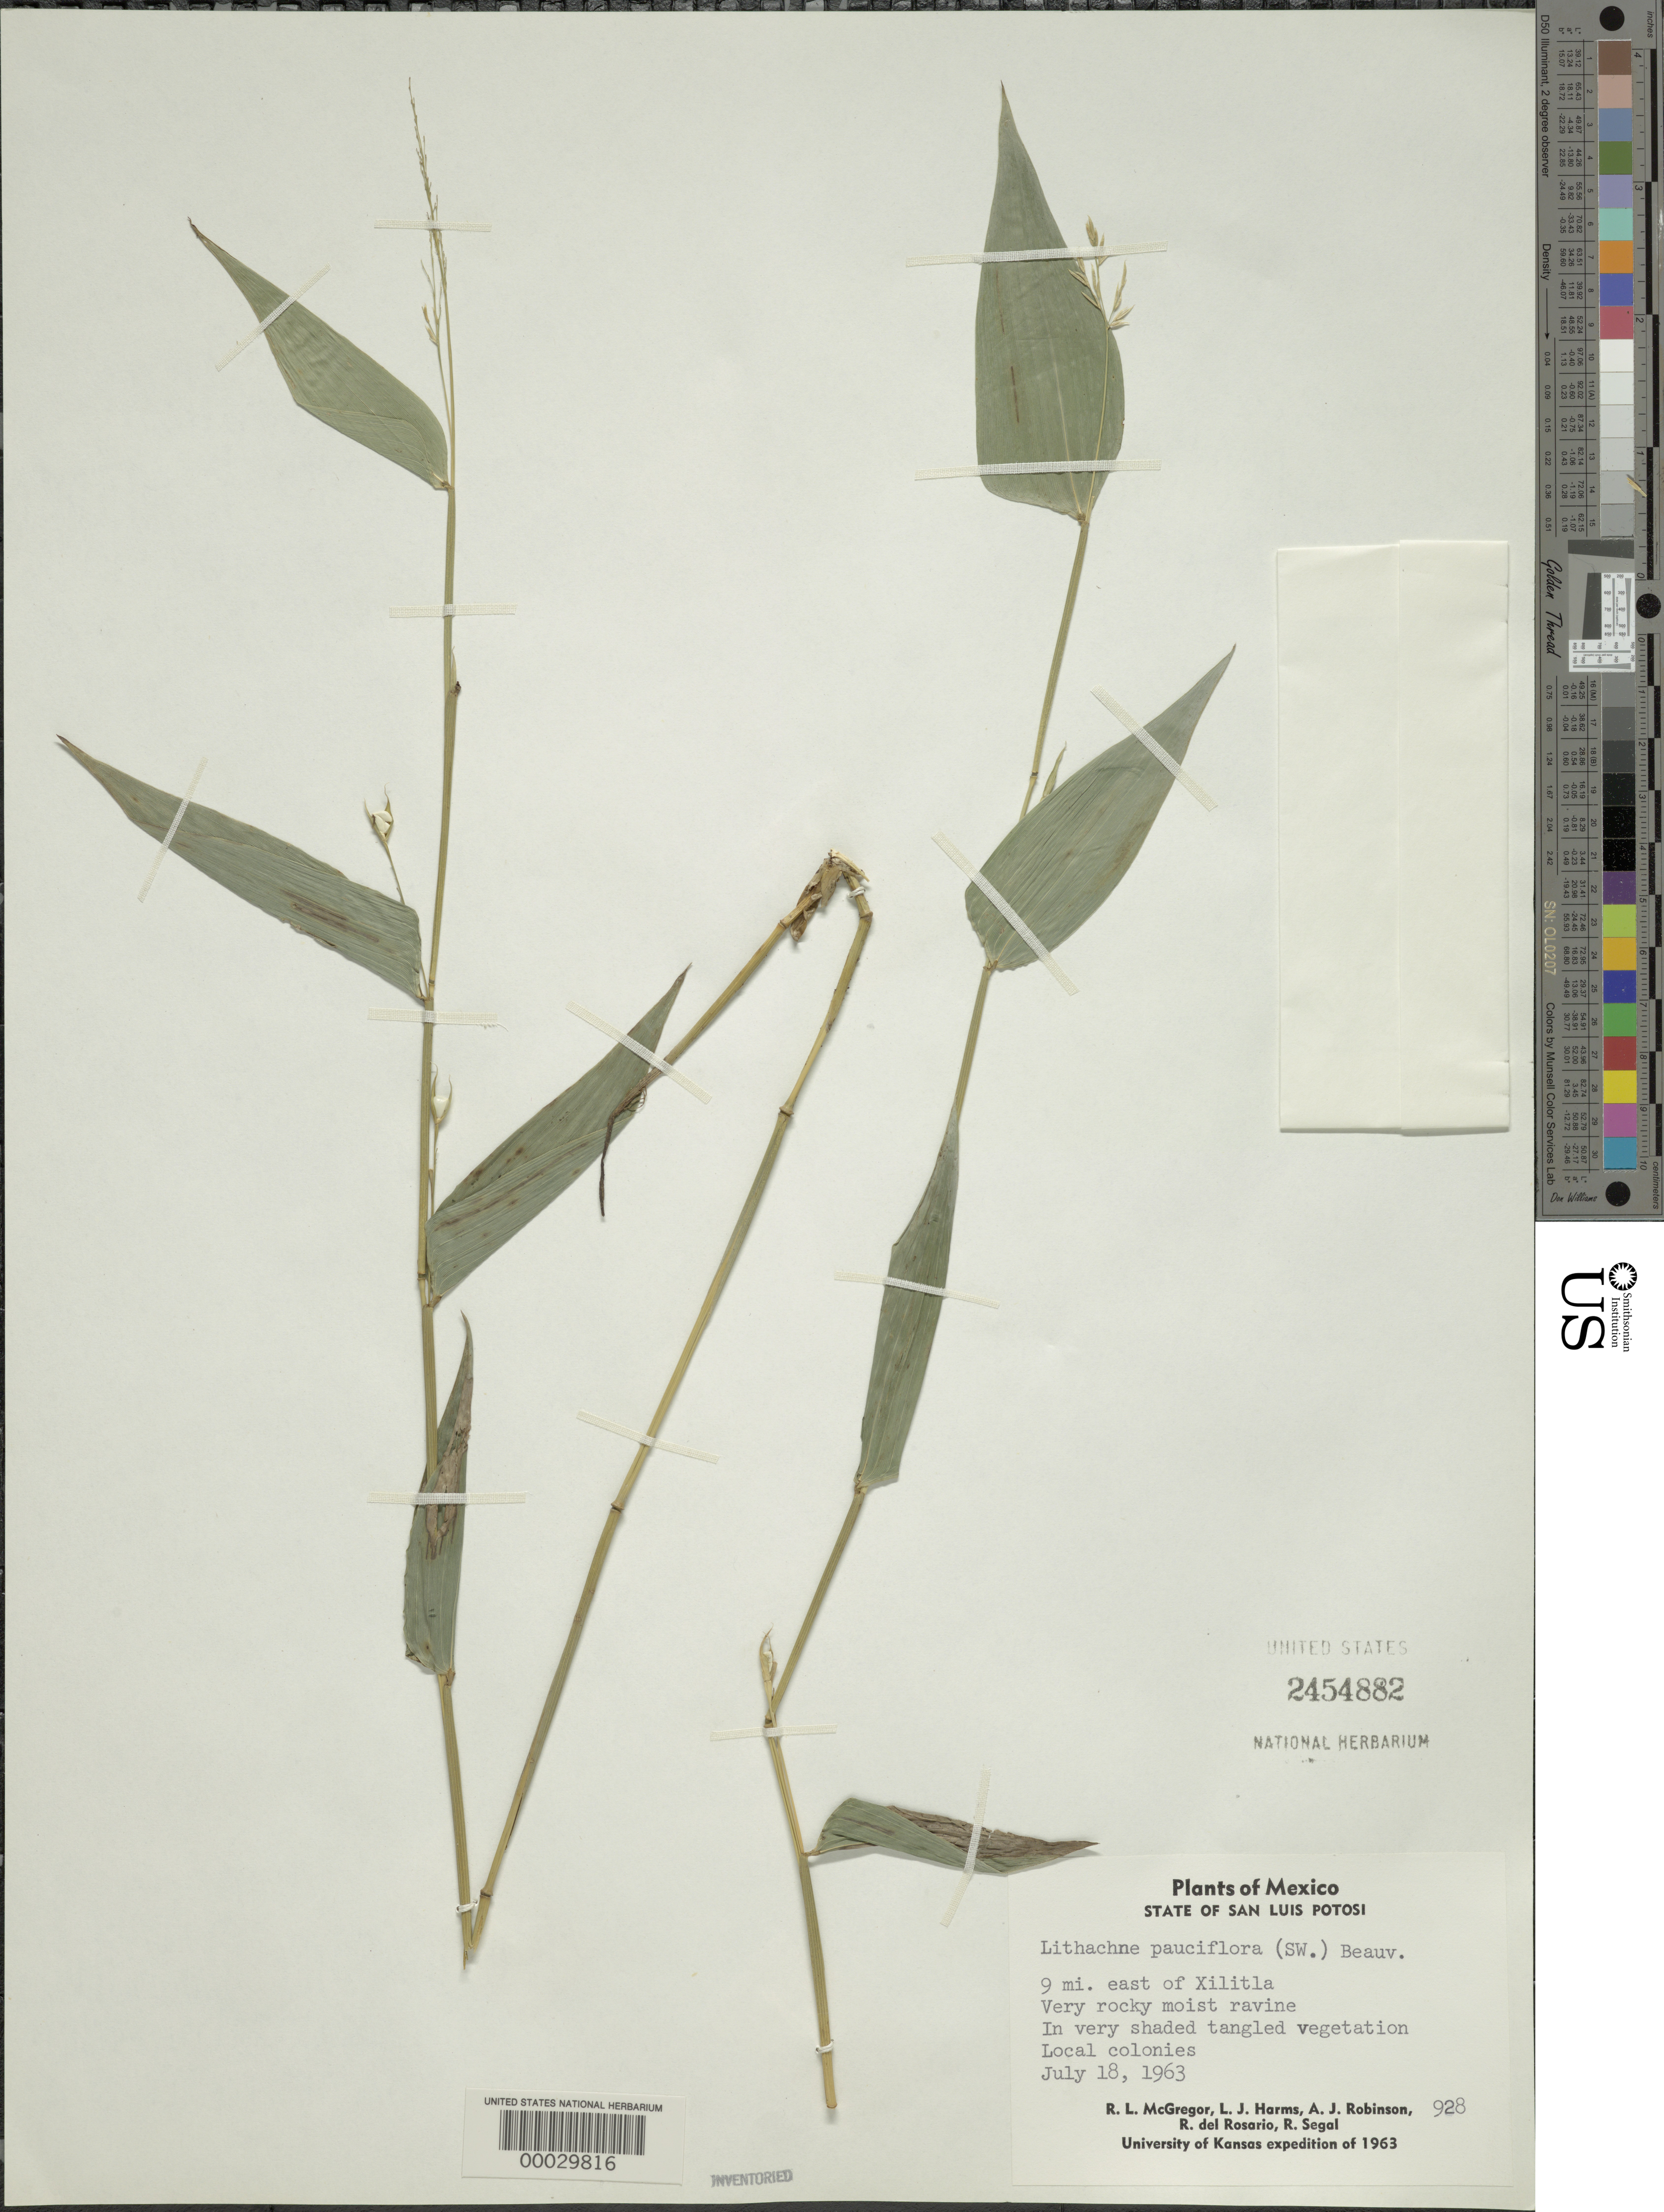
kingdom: Plantae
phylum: Tracheophyta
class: Liliopsida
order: Poales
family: Poaceae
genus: Lithachne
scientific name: Lithachne pauciflora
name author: (Sw.) P. Beauv.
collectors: R. L. McGregor, L. Harms, A. J. Robinson, R. del Rosario & R. Segal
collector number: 928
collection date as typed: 18 Jul 1963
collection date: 1963-07-18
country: Mexico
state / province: San Luis Potosí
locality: Xilitla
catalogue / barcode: US 2454882